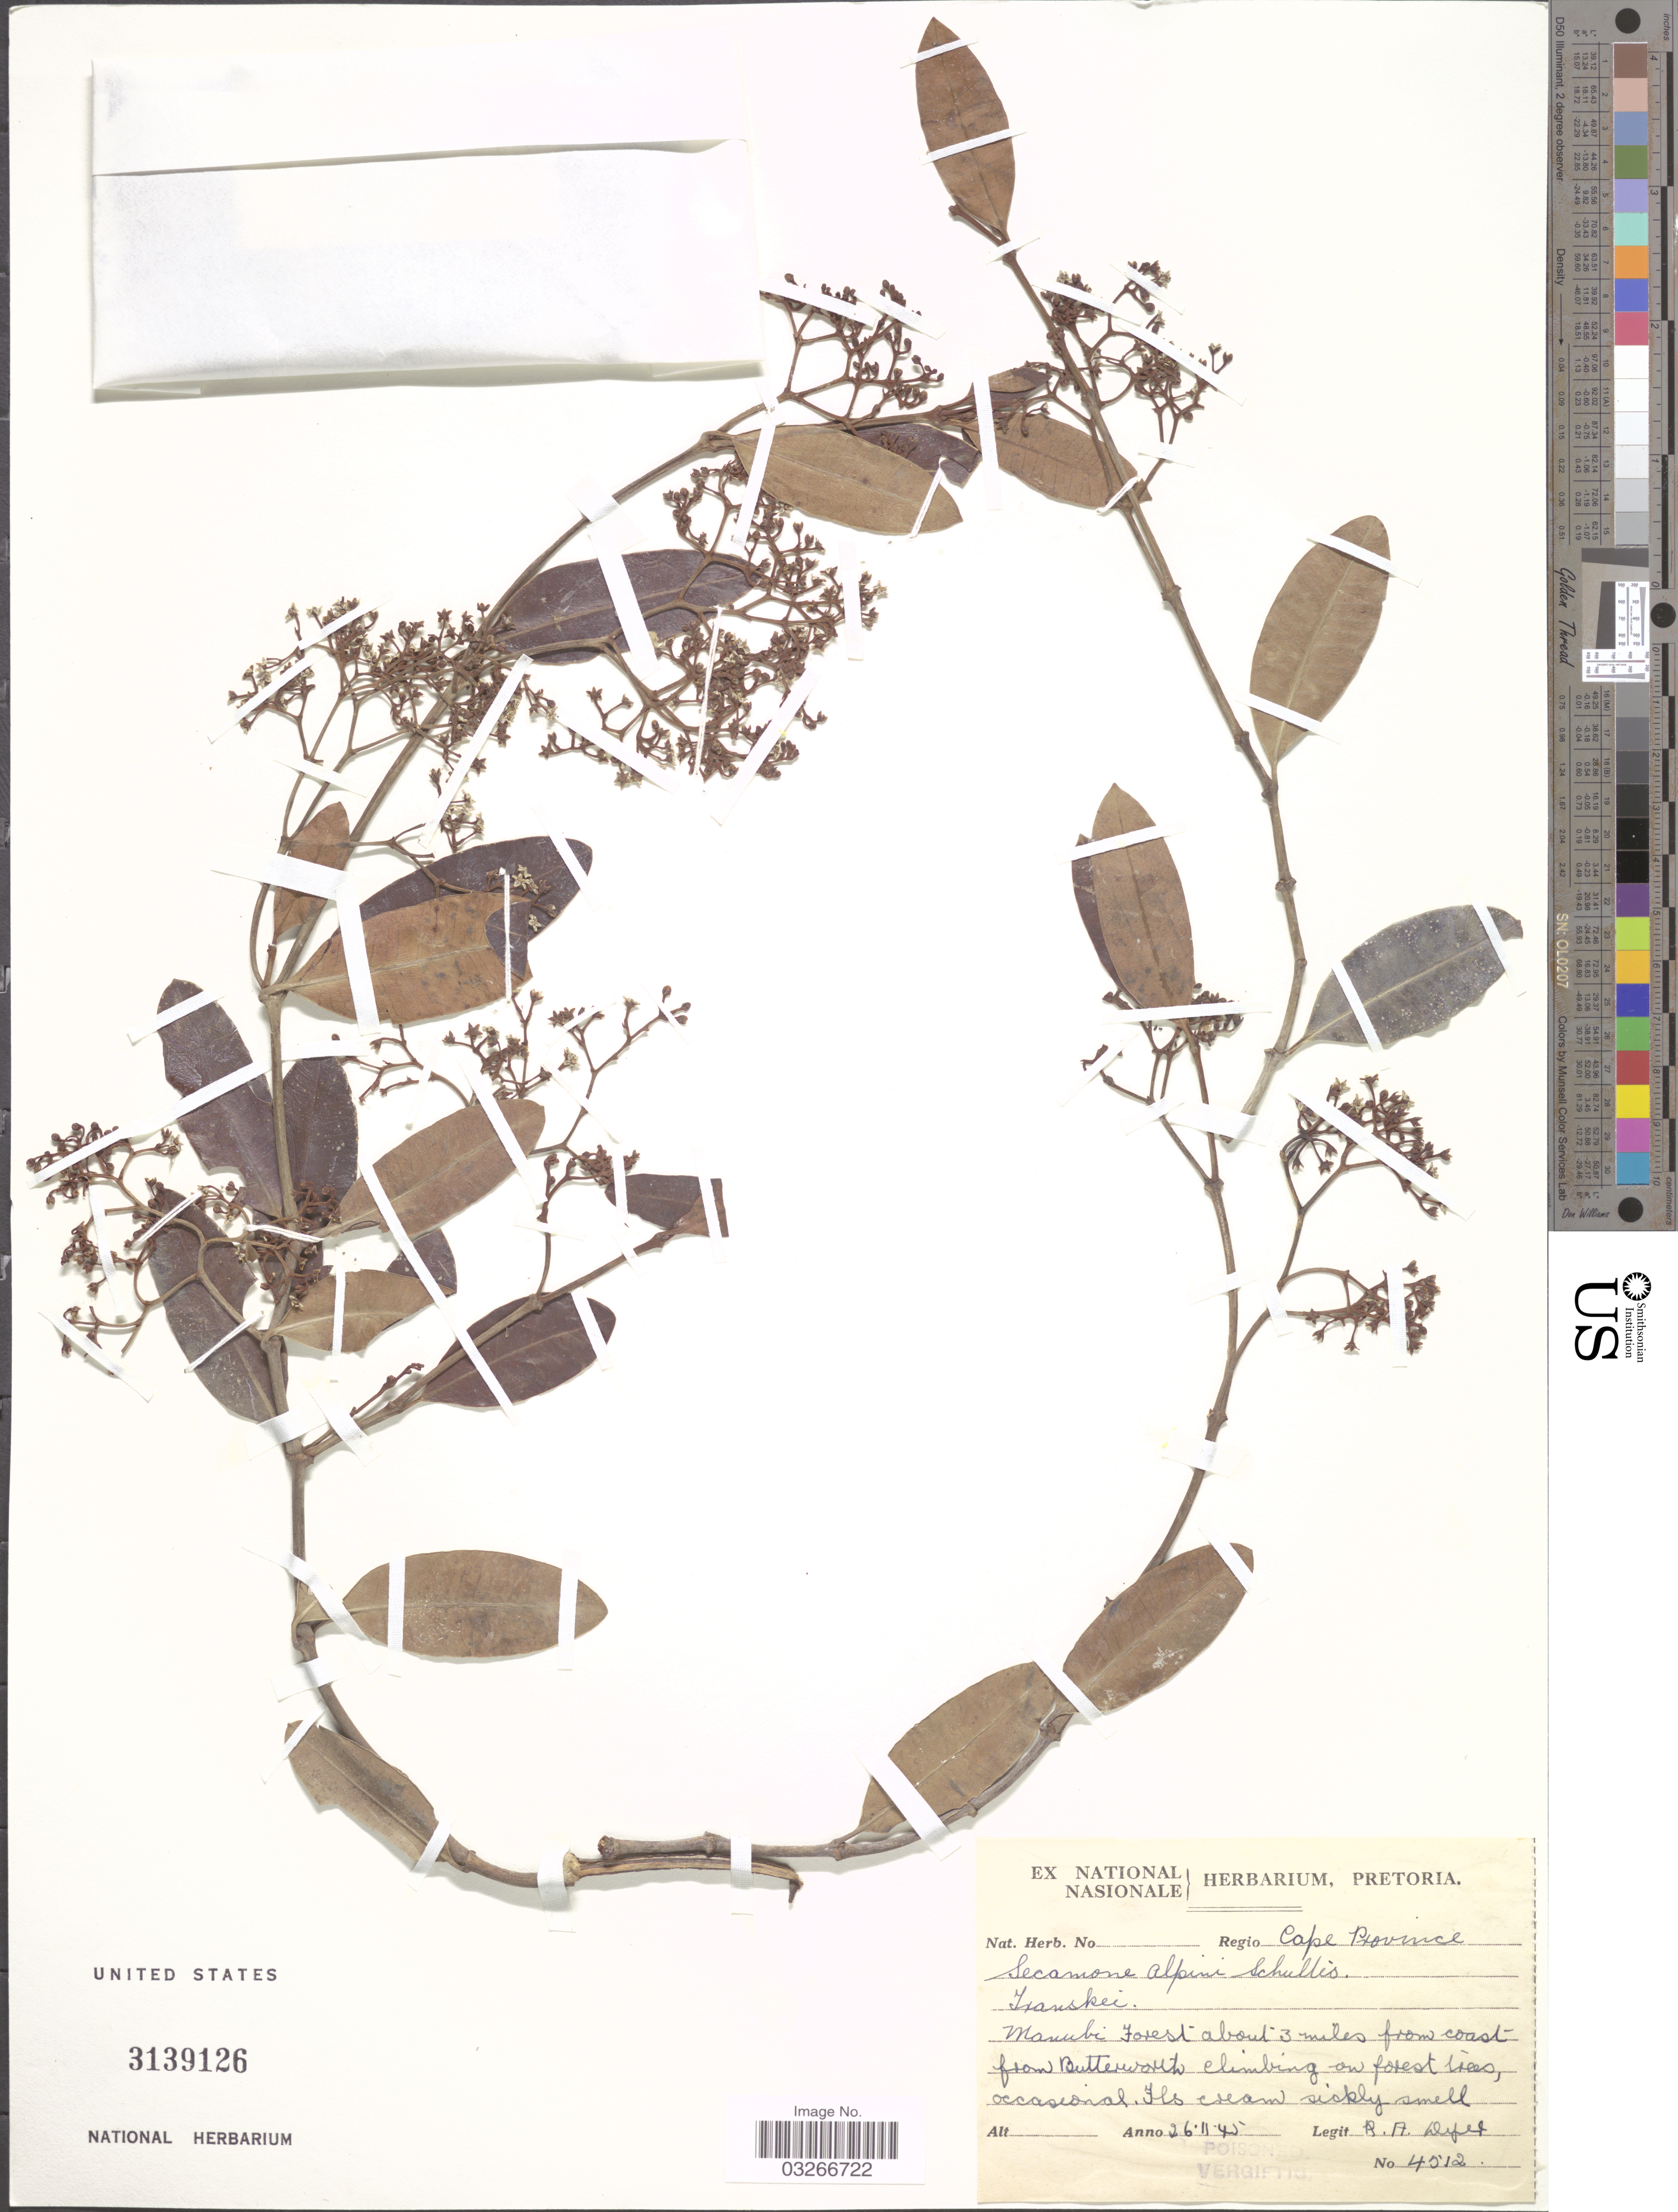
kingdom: Plantae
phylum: Tracheophyta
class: Magnoliopsida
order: Gentianales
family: Apocynaceae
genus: Secamone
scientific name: Secamone alpini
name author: Schult.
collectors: R. A. Dyer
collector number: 4512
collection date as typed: Transcribed d/m/y: 26/11/45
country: South Africa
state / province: Eastern Cape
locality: Regio Cape Province, Manubi Forest about 3 miles from coast from Butterworth climbing on forest trees.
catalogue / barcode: US 3139126